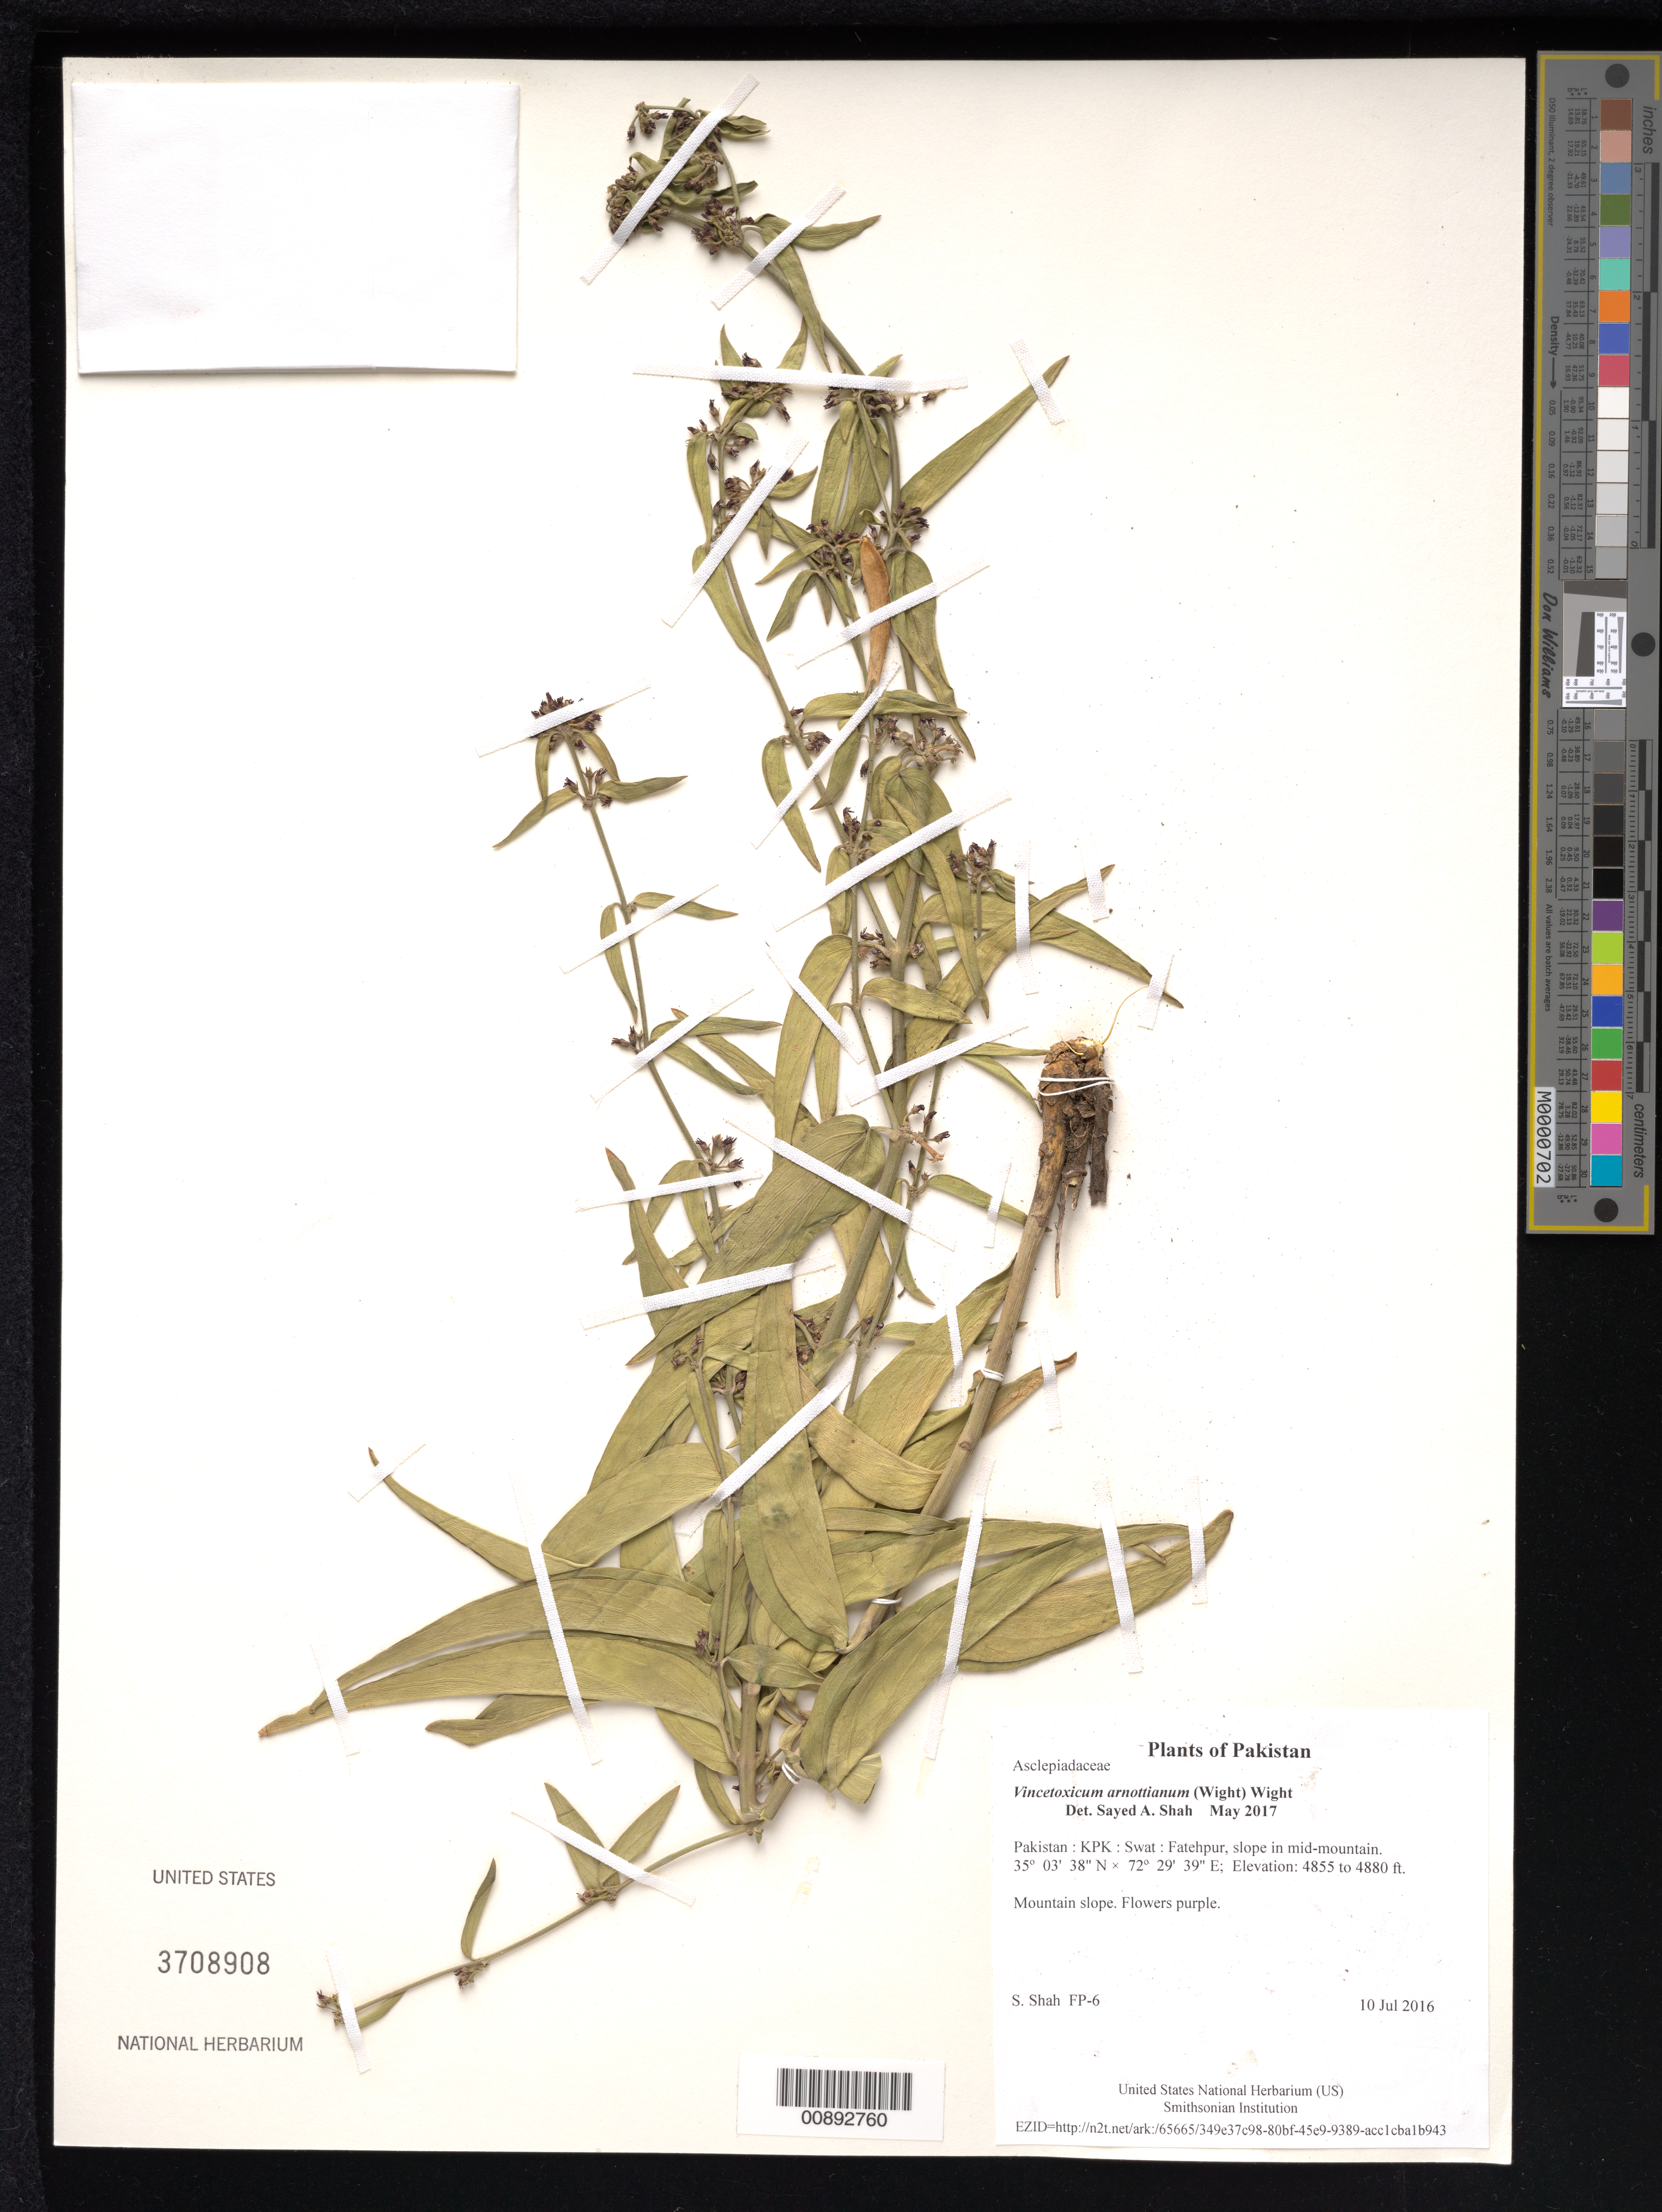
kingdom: Plantae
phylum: Tracheophyta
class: Magnoliopsida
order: Gentianales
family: Apocynaceae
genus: Vincetoxicum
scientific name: Vincetoxicum arnottianum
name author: (Wight) Wight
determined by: Shah, Sayed Afzal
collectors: S. A. Shah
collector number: FP-6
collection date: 2016-07-10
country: Pakistan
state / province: Khyber Pakhtunkhwa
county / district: Swat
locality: Fatehpur, slope in mid-mountain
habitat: Mountain slope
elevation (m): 1480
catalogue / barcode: US 3708908